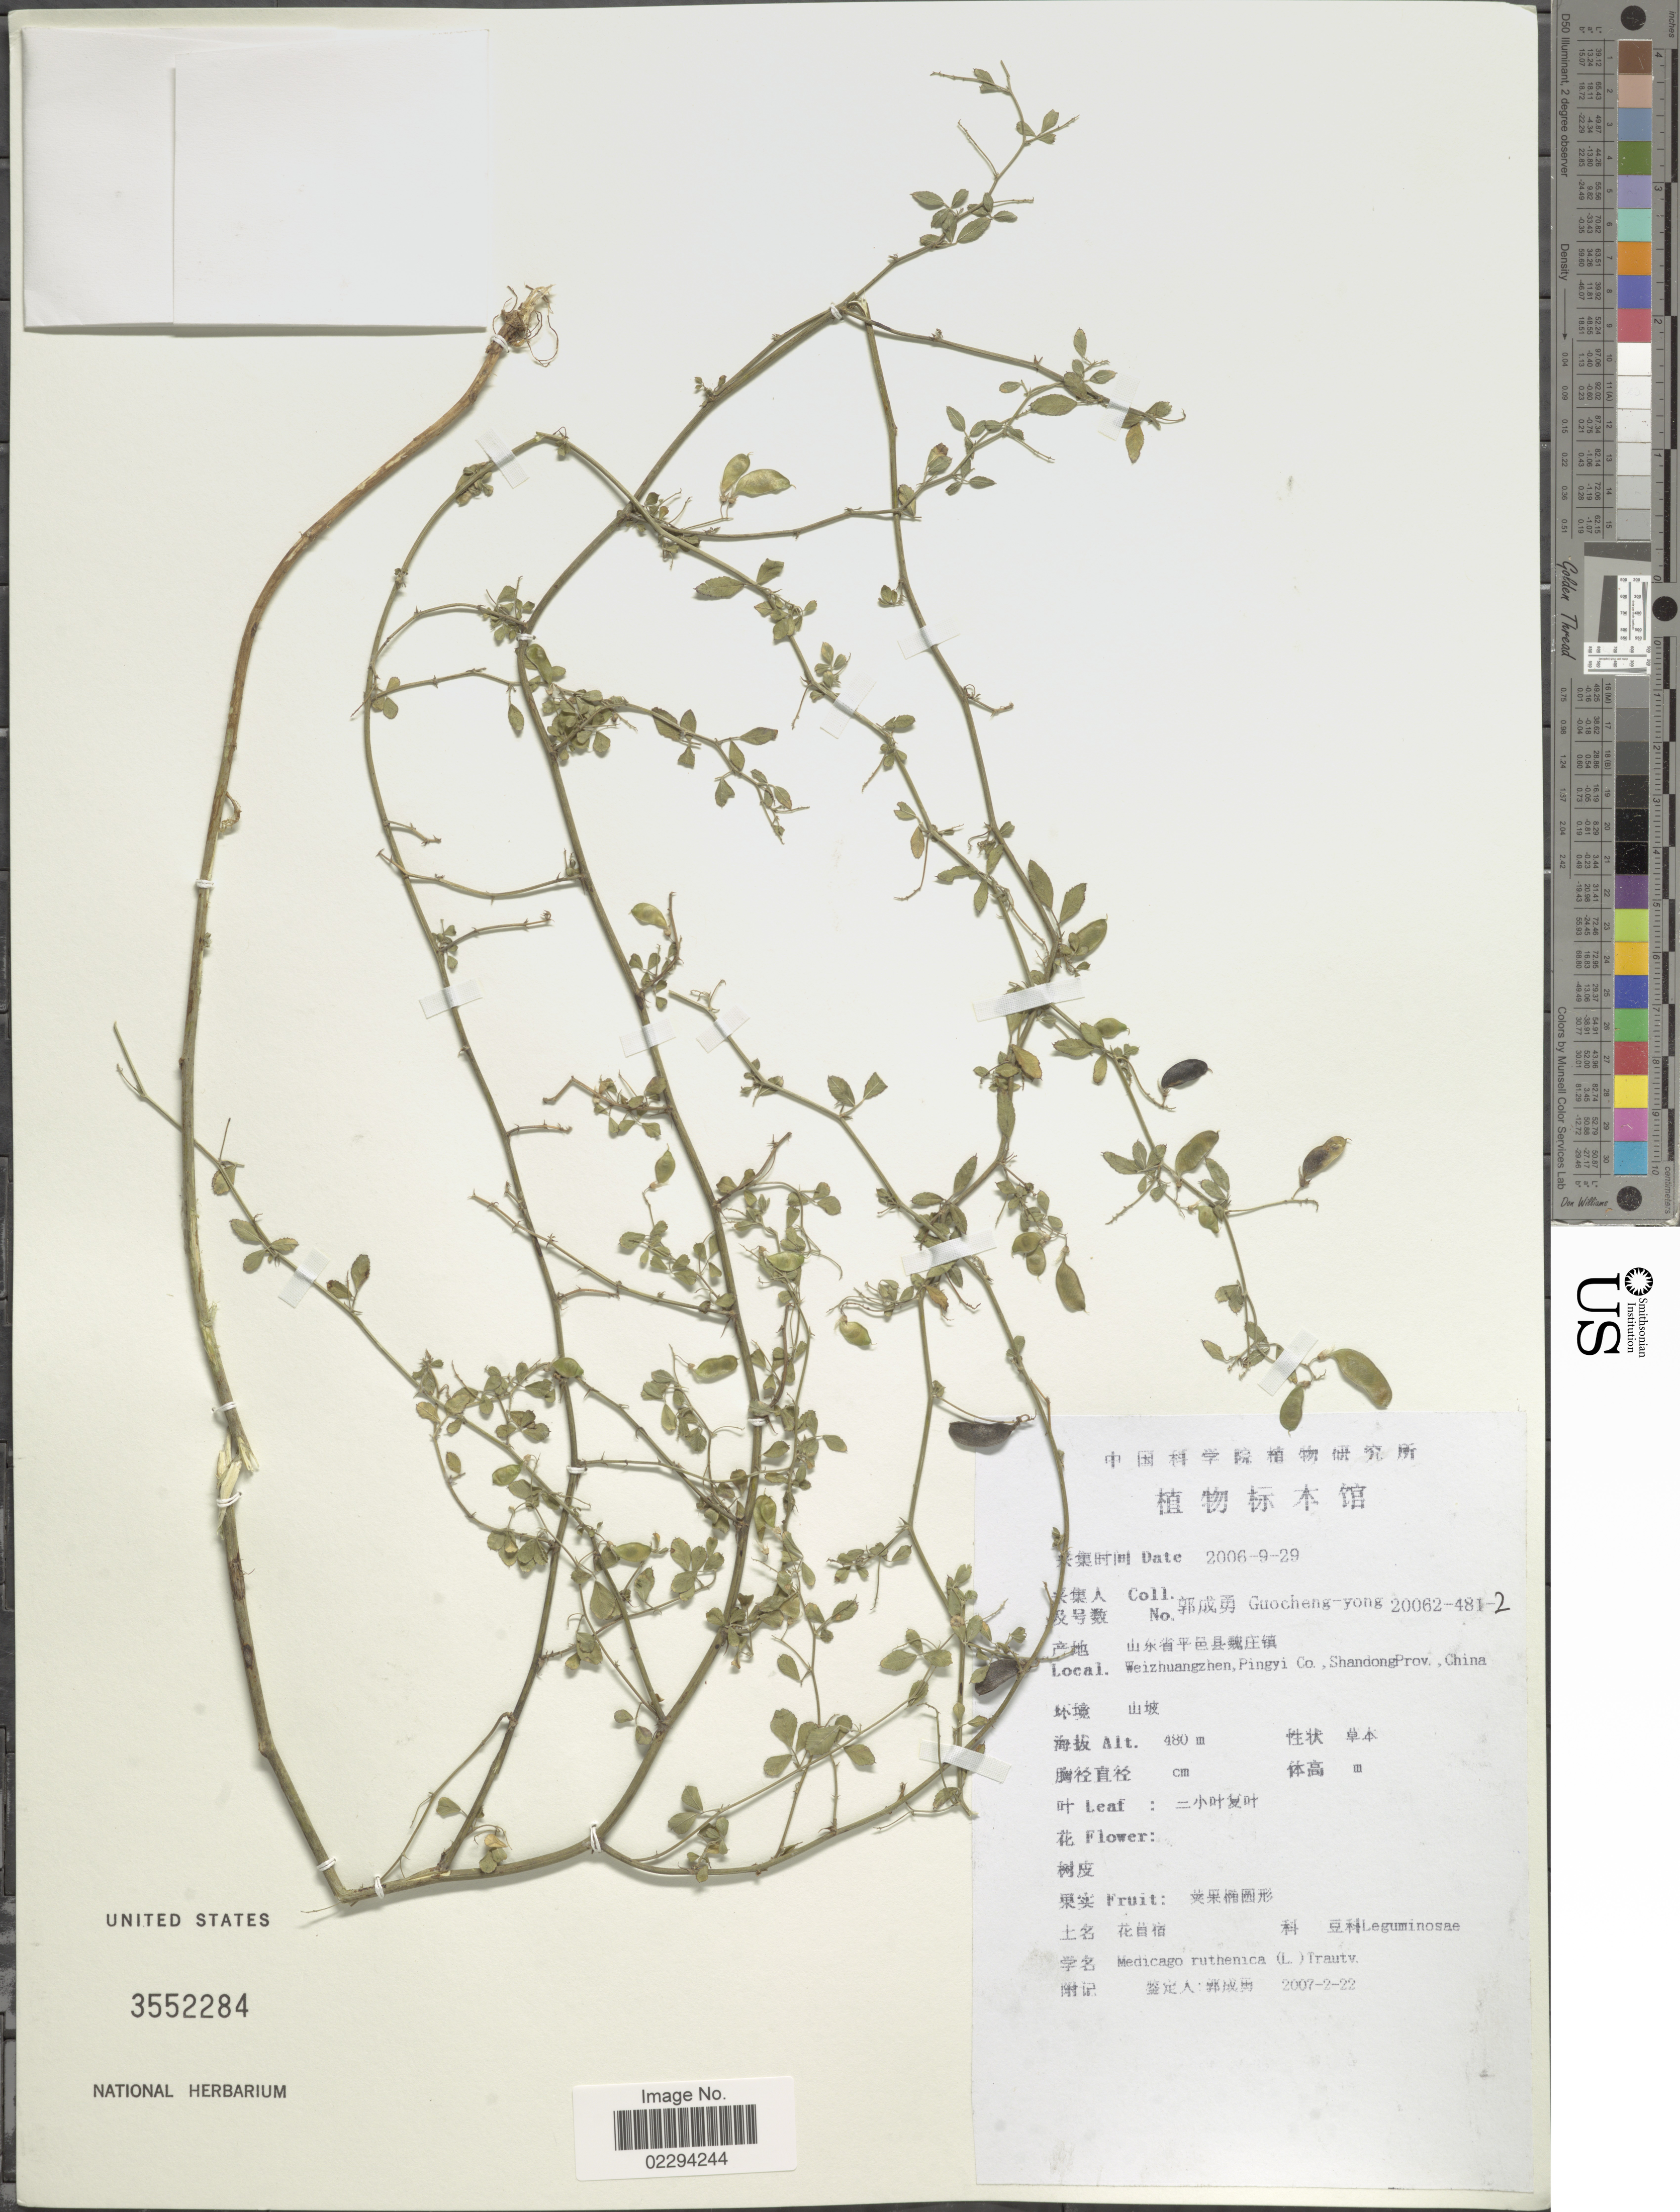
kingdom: Plantae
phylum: Tracheophyta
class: Magnoliopsida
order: Fabales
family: Fabaceae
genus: Medicago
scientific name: Medicago ruthenica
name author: (L.) Trautv.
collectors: Guo cheng-yong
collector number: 20062-481-2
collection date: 2006-09-29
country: China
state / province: Shandong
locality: Weizhuangzhen, Pingyi Co.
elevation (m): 480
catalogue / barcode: US 3552284